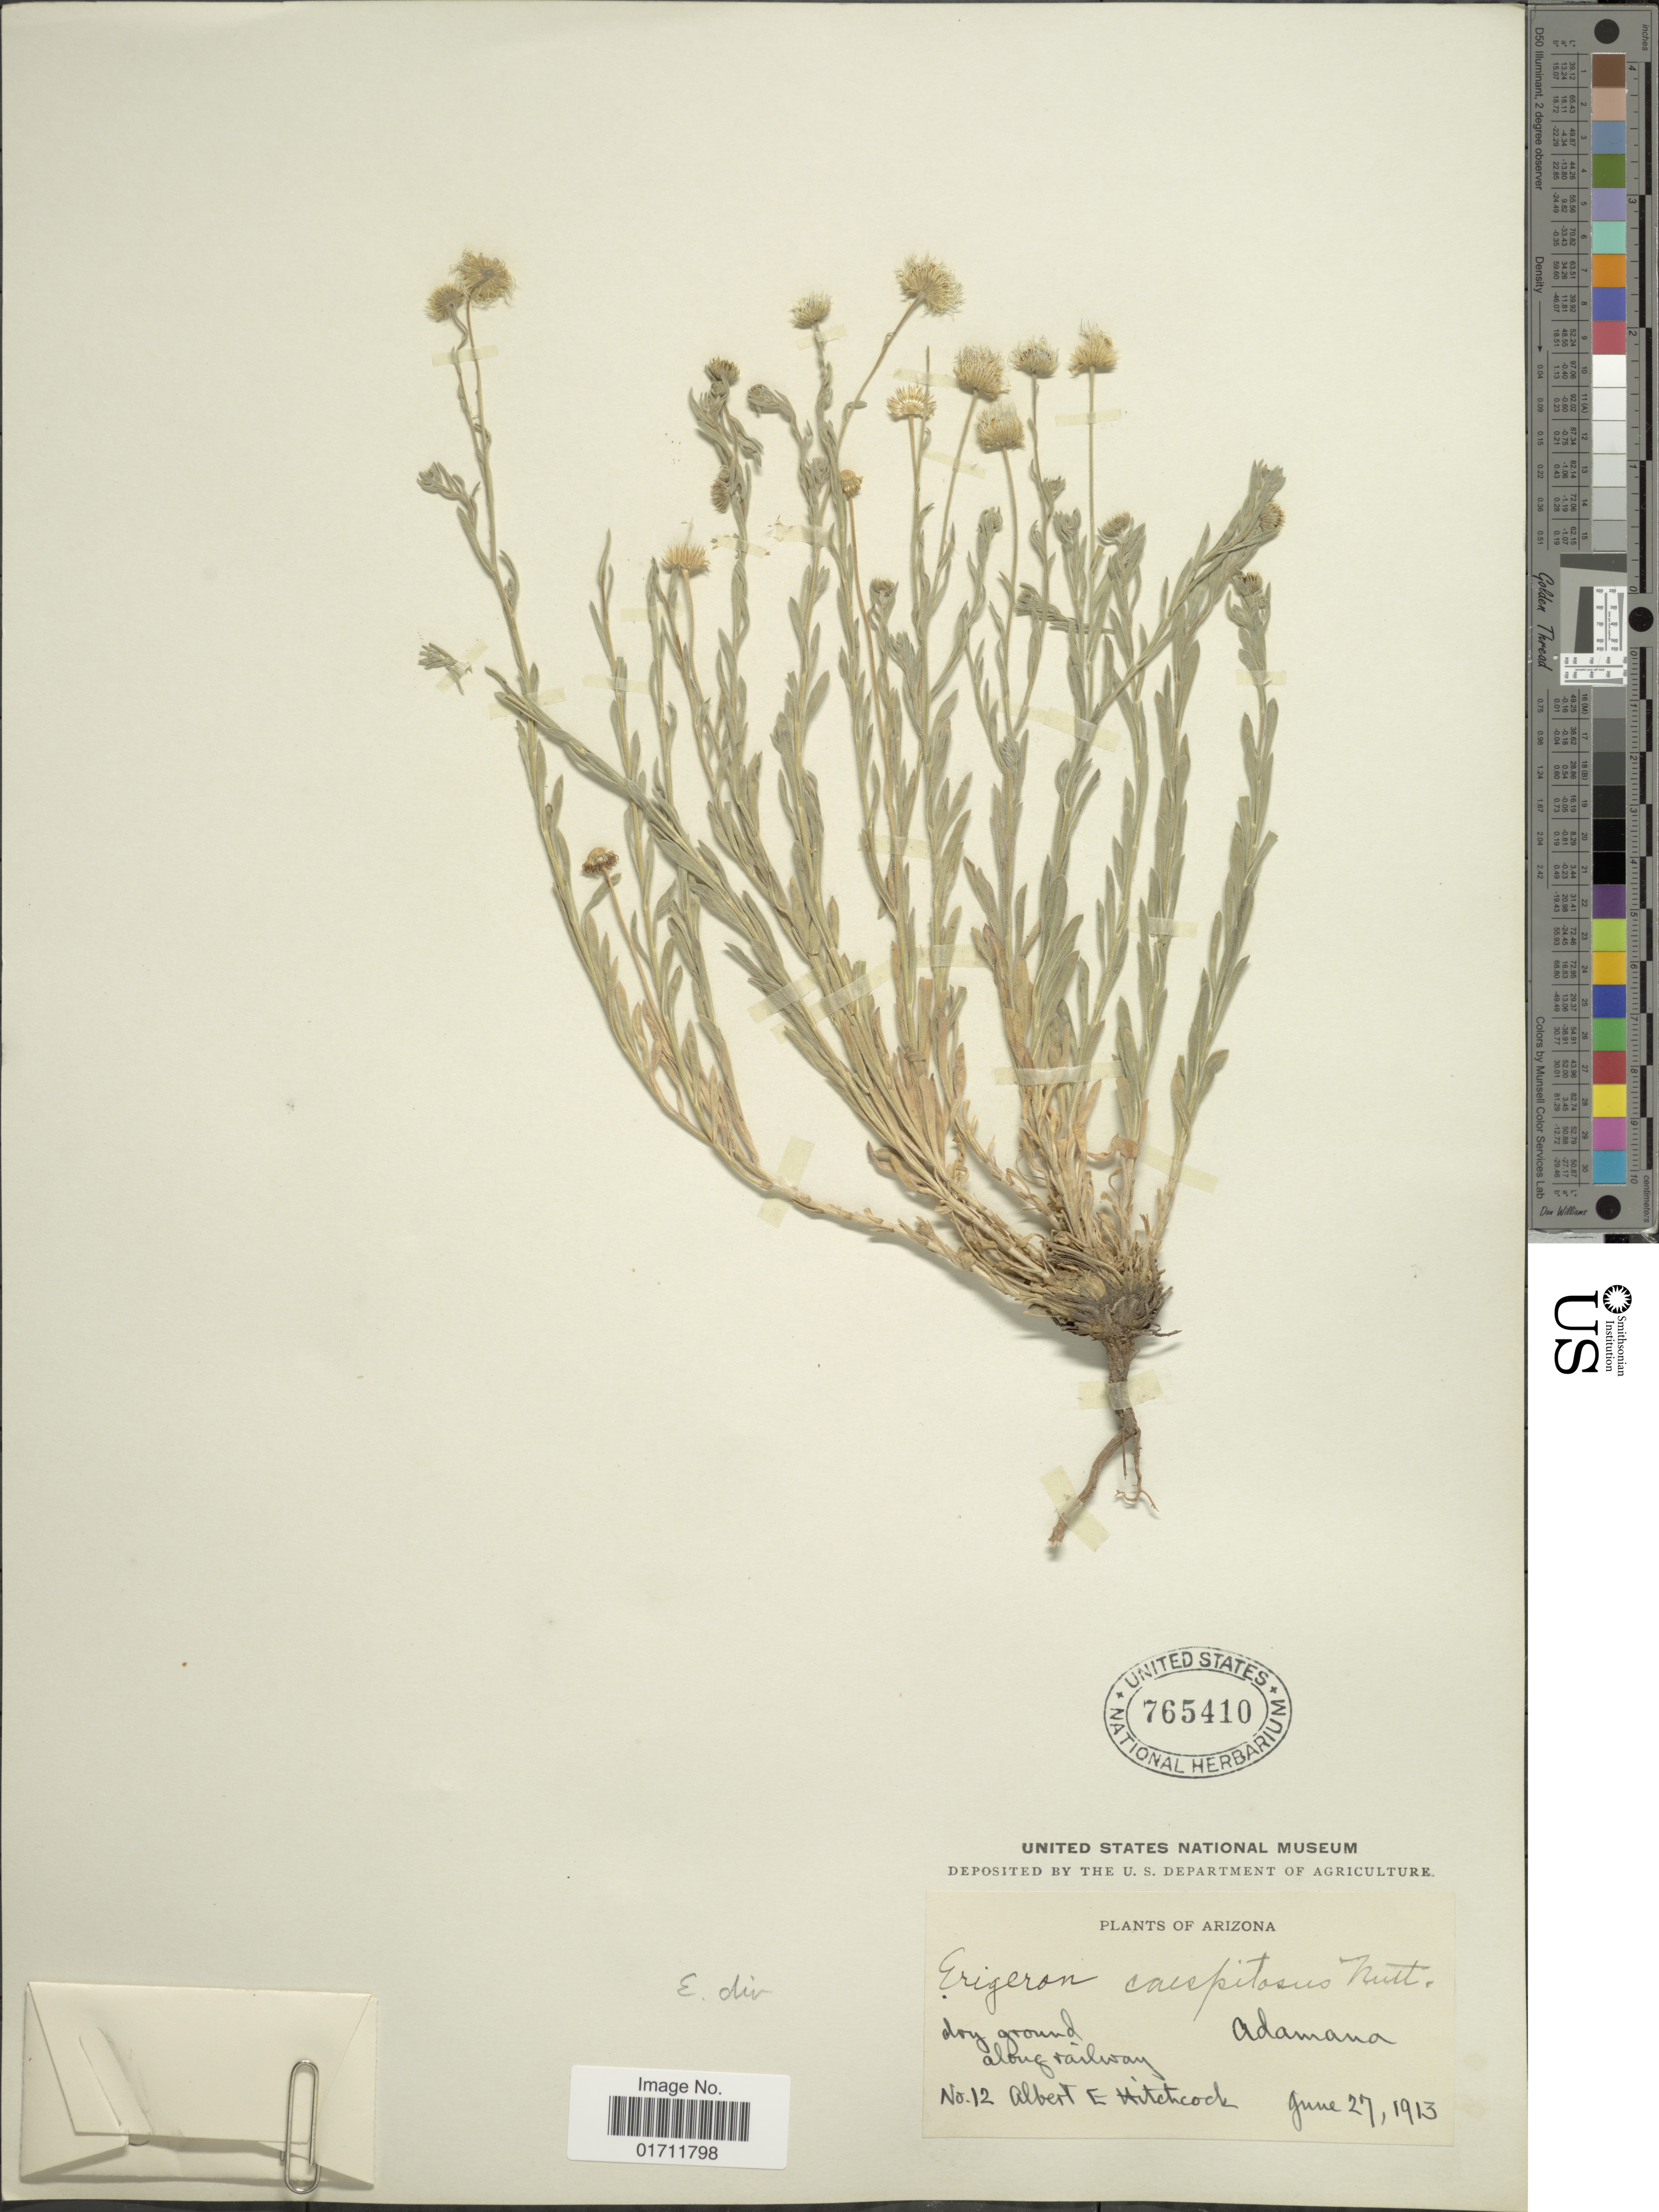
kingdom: Plantae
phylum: Tracheophyta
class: Magnoliopsida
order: Asterales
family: Asteraceae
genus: Erigeron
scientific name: Erigeron divergens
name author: Torr. & A. Gray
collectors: A. Hitchcock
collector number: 12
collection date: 1913-06-27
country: United States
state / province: Arizona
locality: Dry ground, along railway, Adamana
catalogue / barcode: US 765410